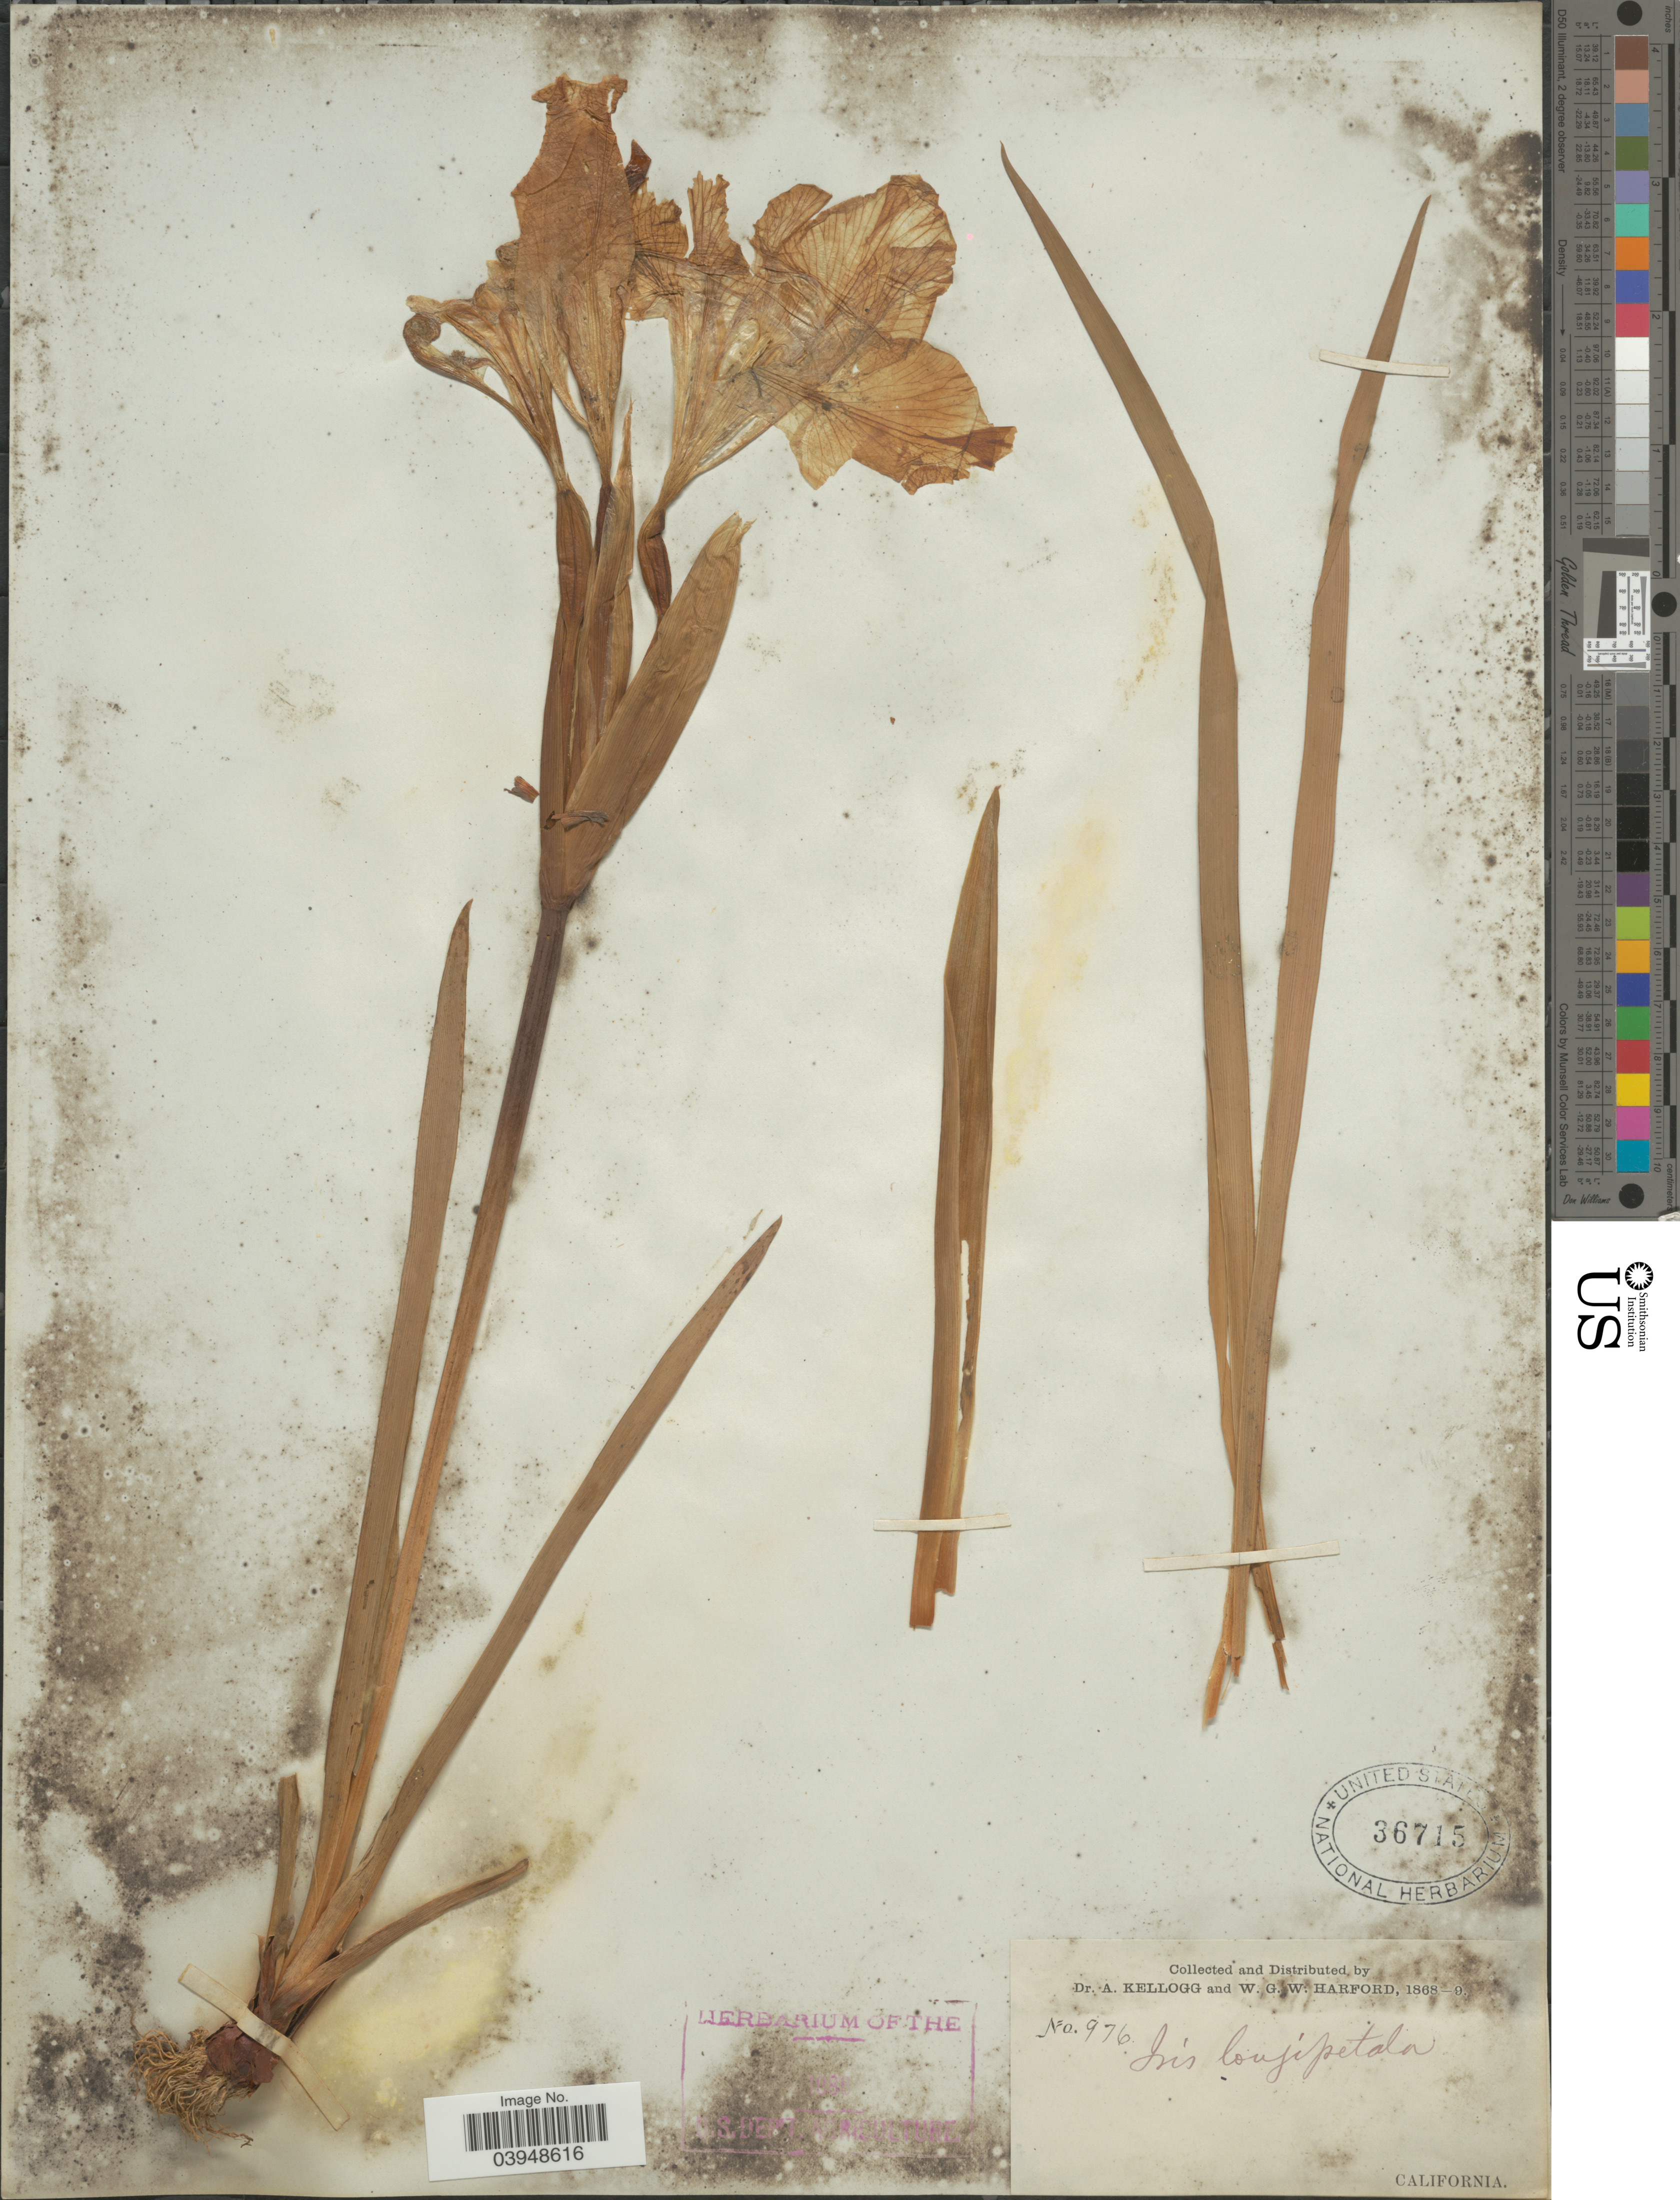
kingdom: Plantae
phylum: Tracheophyta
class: Liliopsida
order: Asparagales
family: Iridaceae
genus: Iris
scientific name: Iris longipetala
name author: Herb.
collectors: A. Kellogg & W. G. W. Harford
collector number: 976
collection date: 1868/1869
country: United States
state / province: California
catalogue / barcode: US 36715